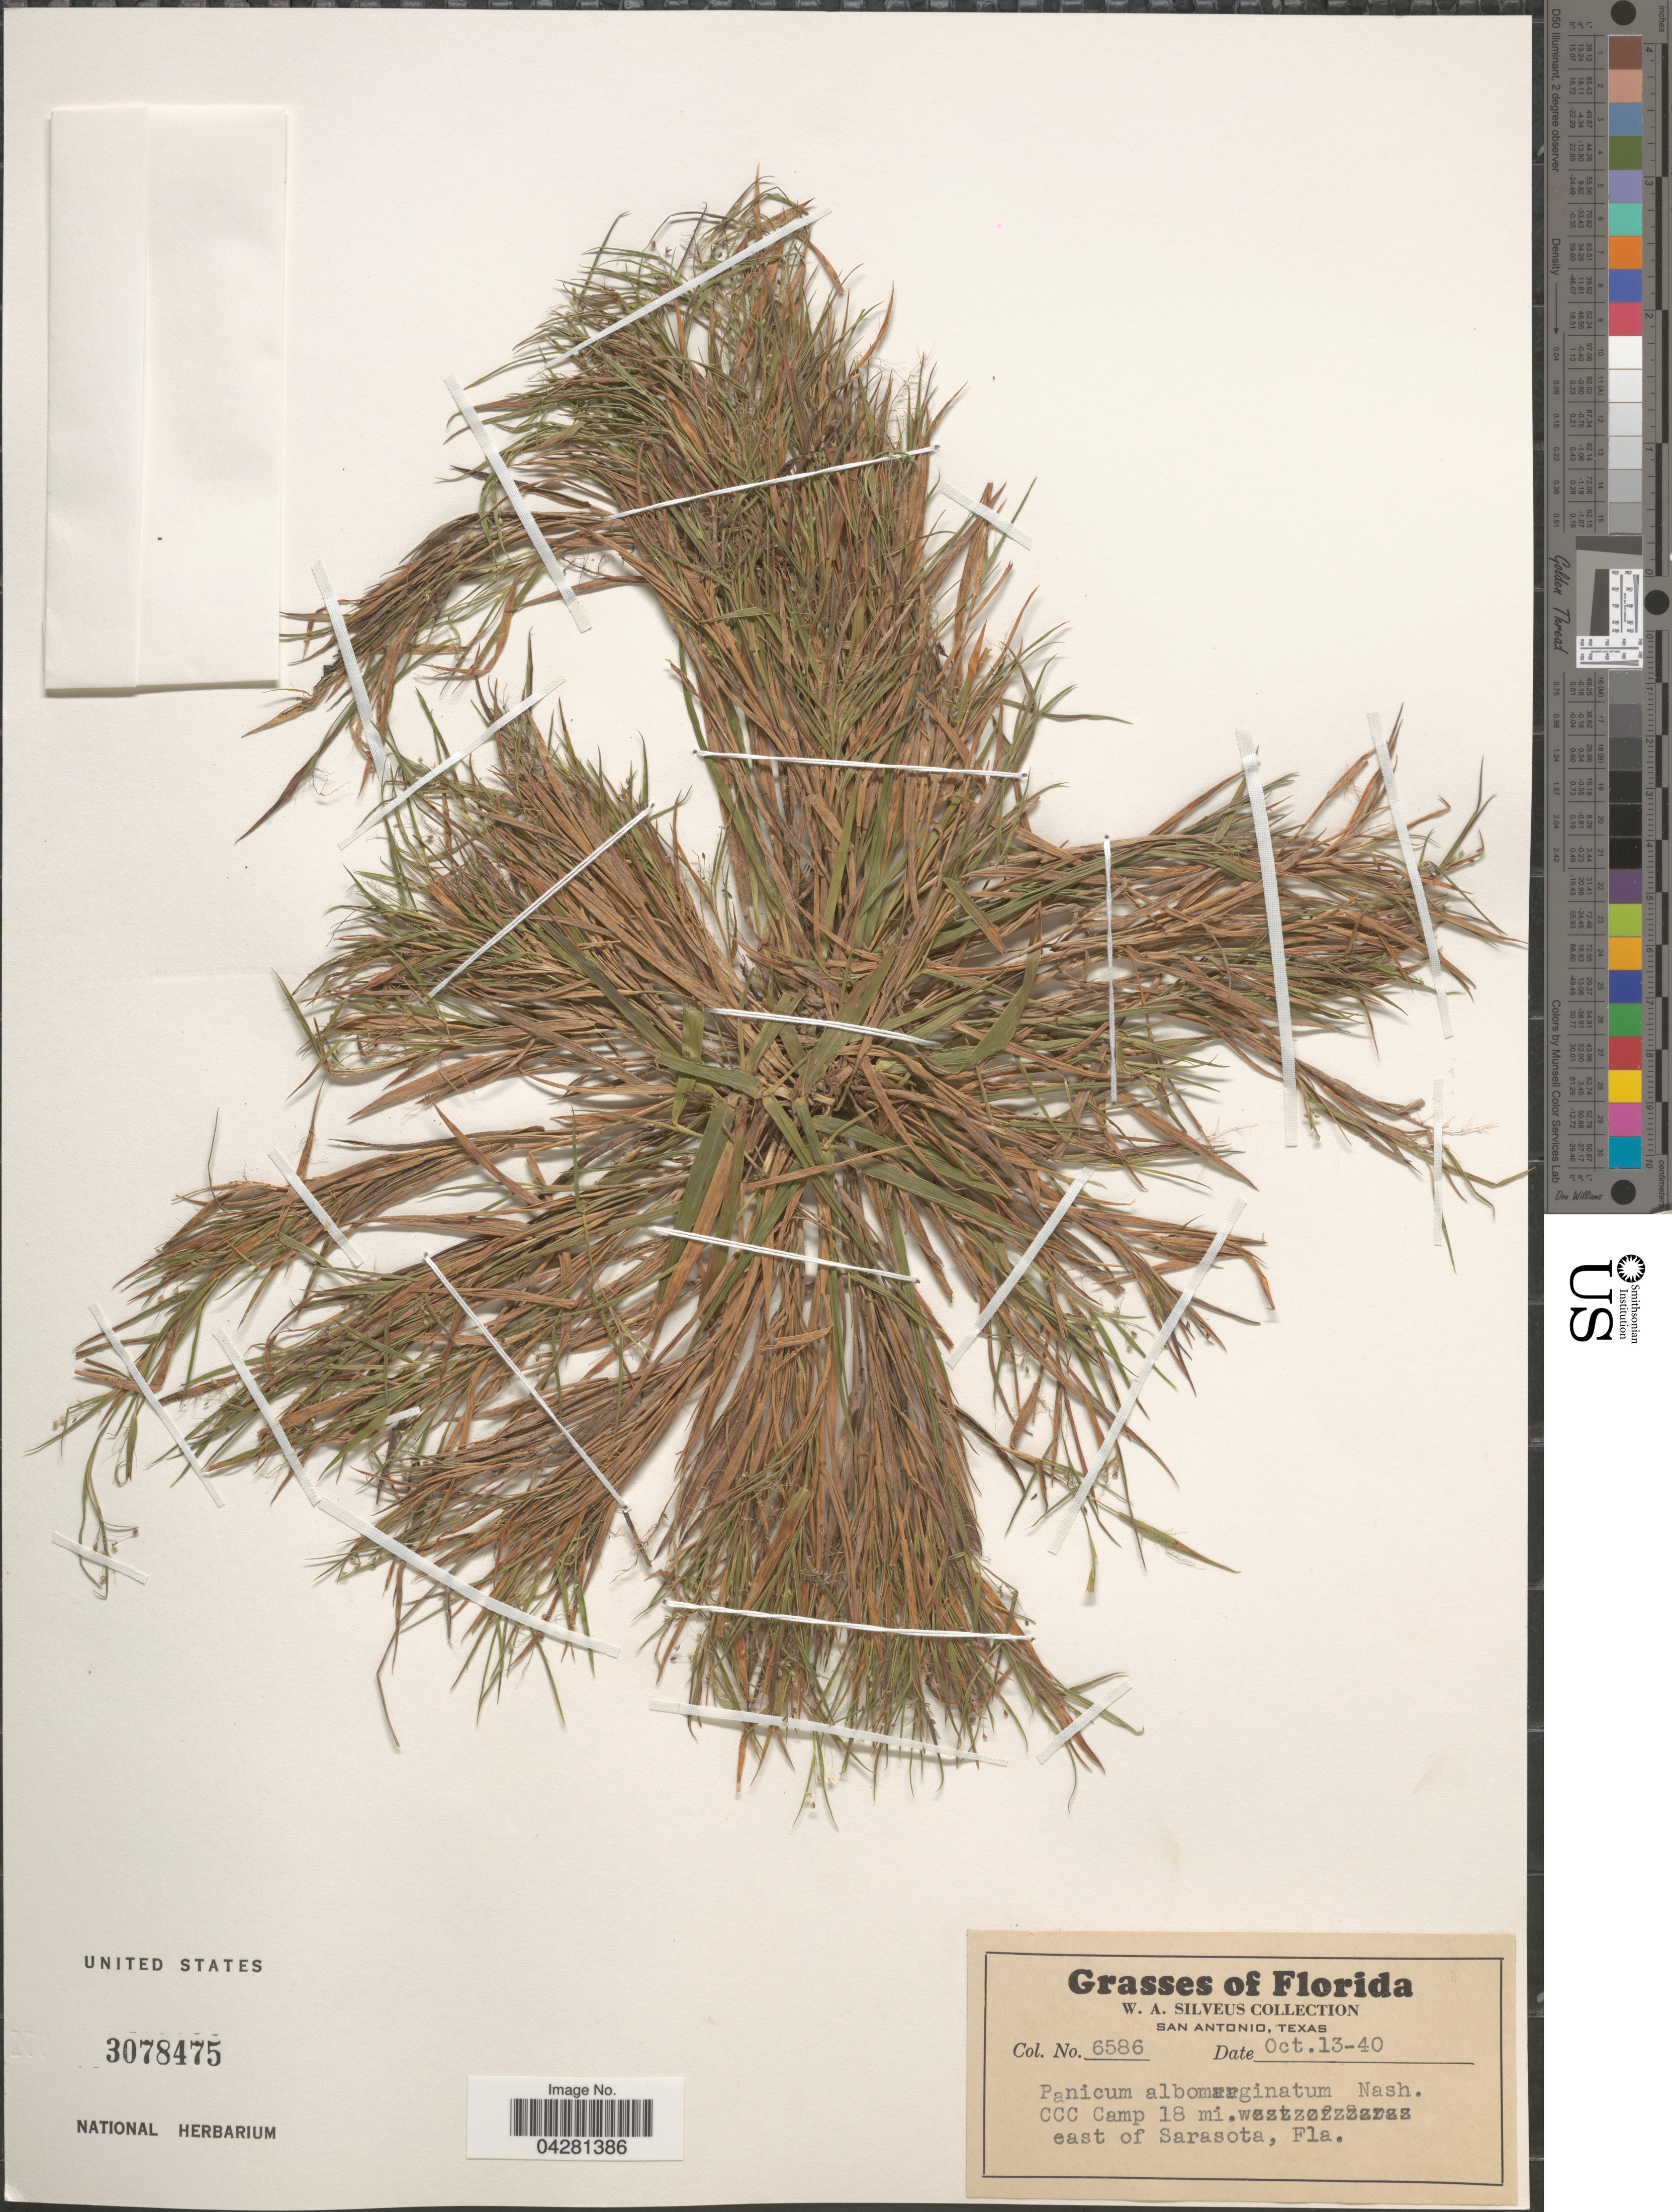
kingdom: Plantae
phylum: Tracheophyta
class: Liliopsida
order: Poales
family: Poaceae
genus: Dichanthelium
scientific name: Dichanthelium dichotomum var. unciphyllum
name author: (Trin.) Davidse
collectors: W. Silveus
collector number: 6586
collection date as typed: Transcribed d/m/y: 13/10/40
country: United States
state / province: Florida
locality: CCC Camp 18 mi. east of Sarasota.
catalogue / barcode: US 3078475